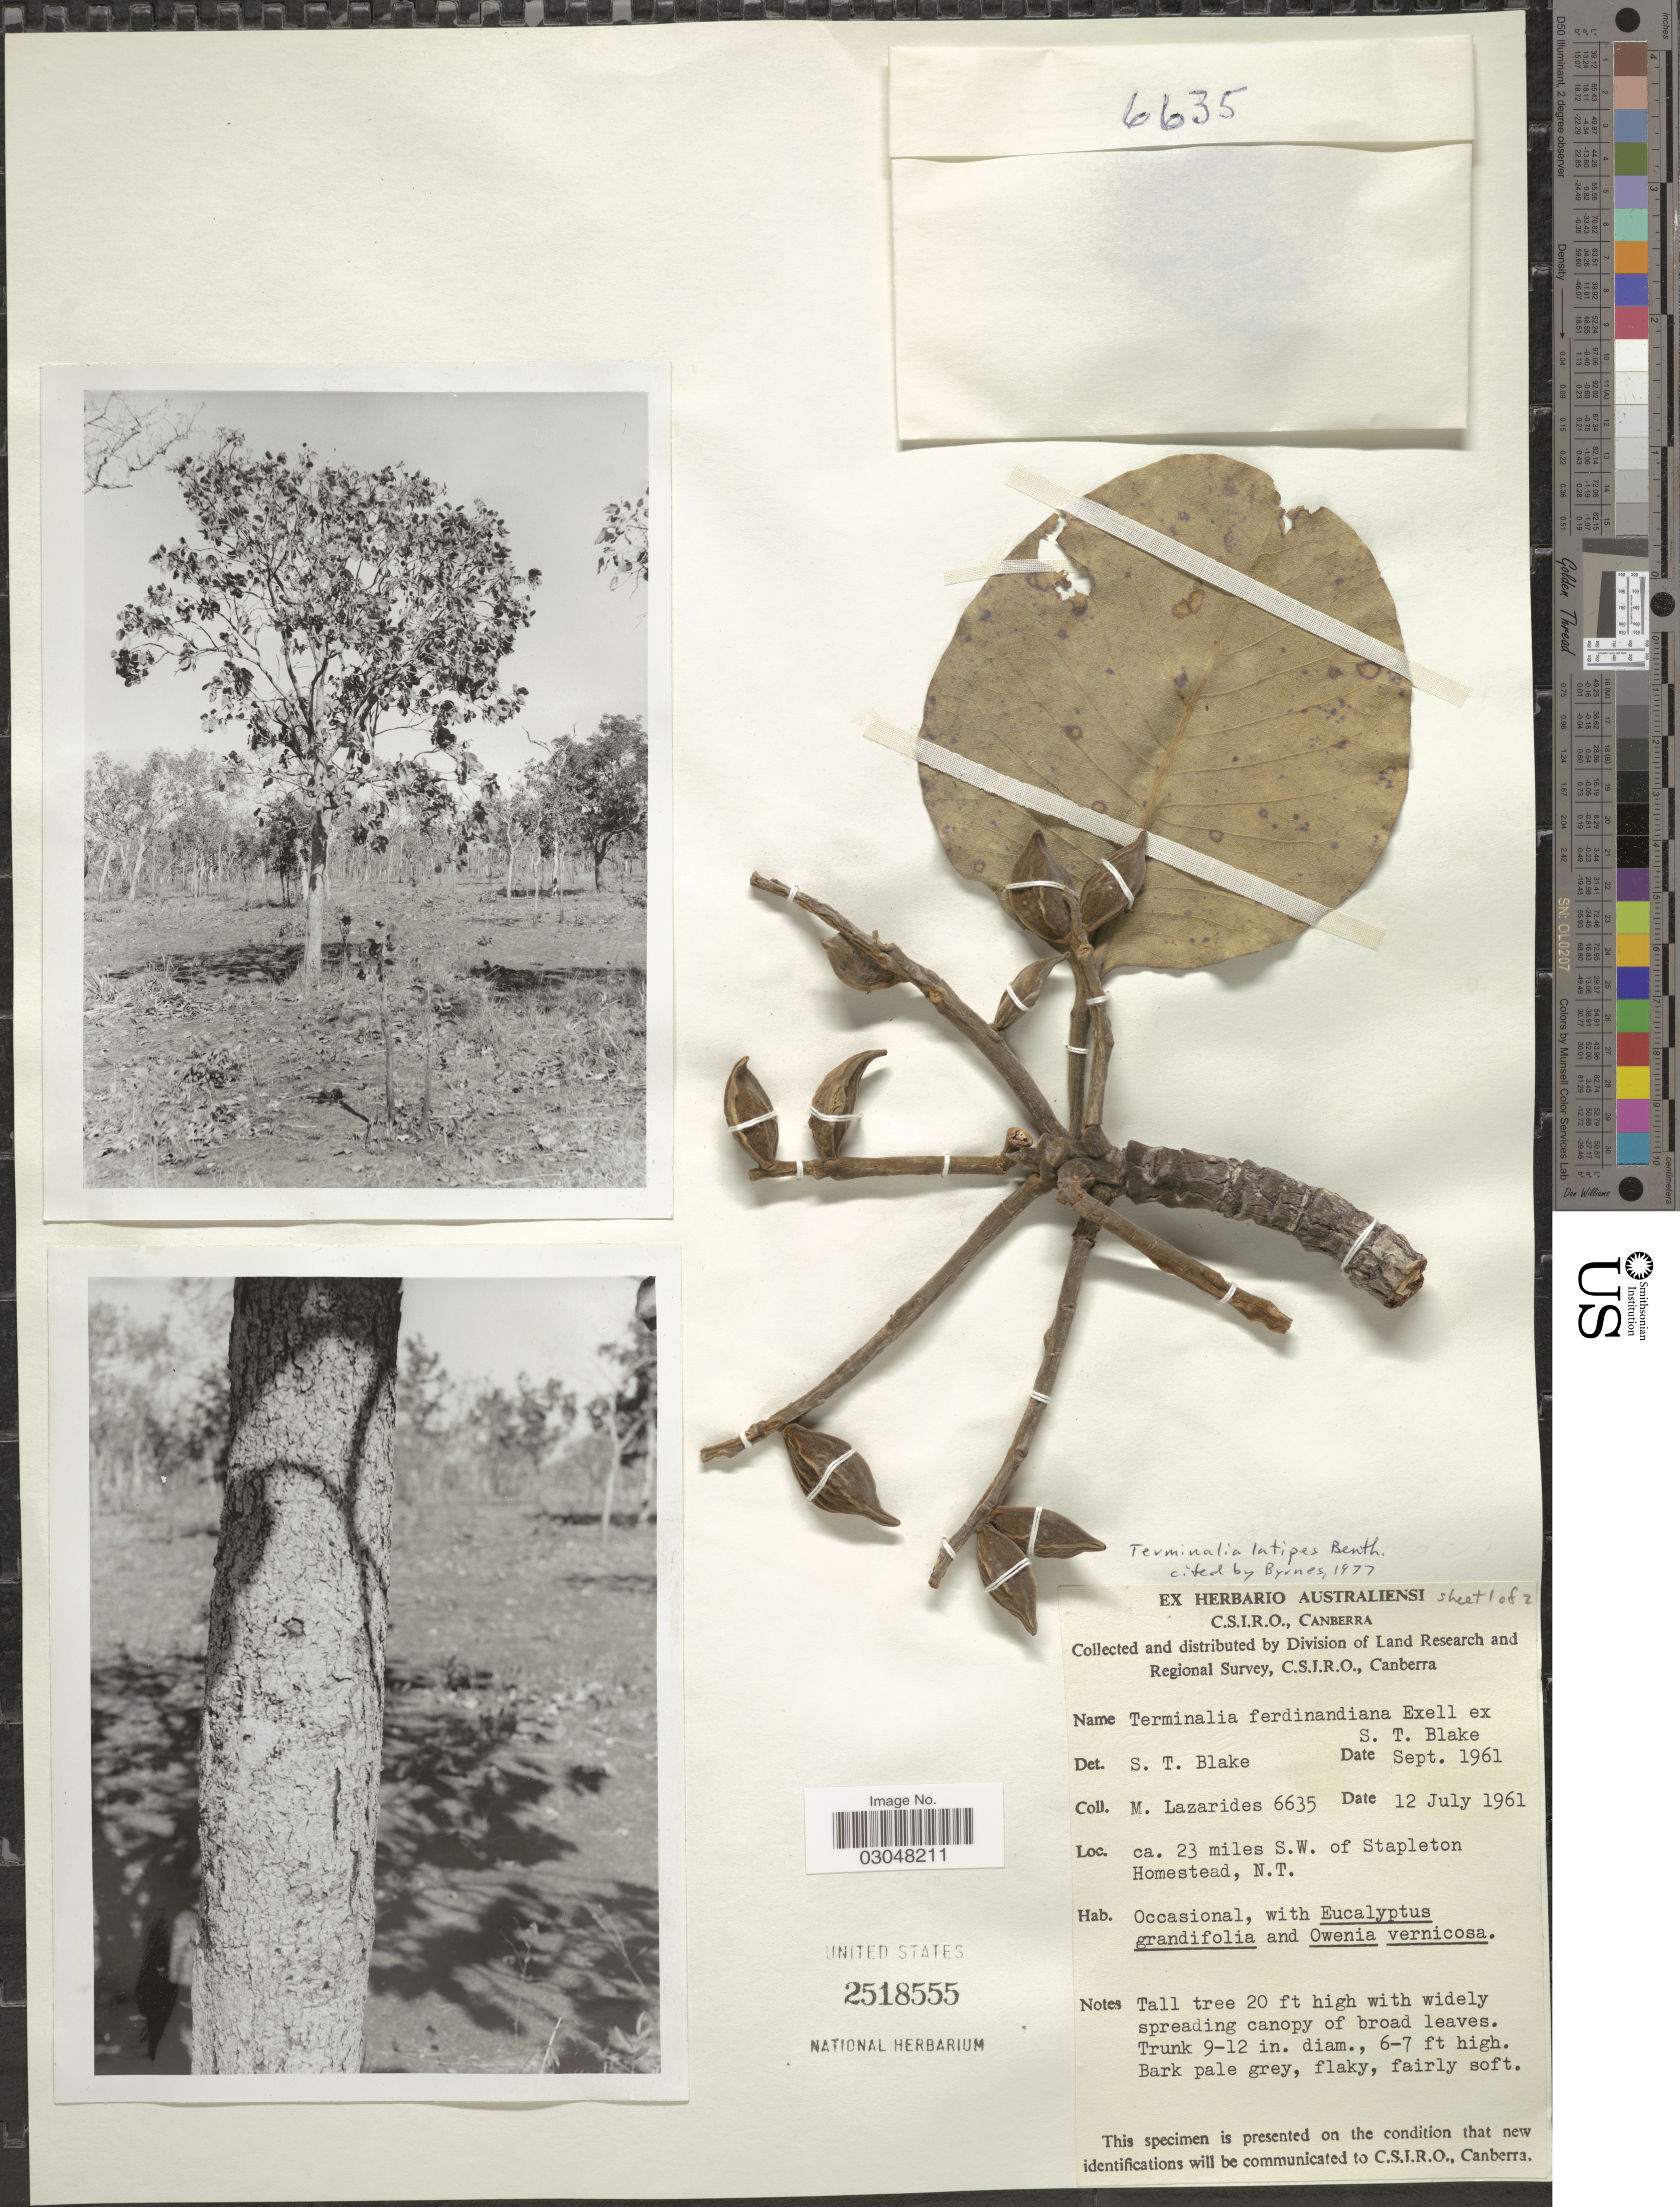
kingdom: Plantae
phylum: Tracheophyta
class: Magnoliopsida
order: Myrtales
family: Combretaceae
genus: Terminalia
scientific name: Terminalia latipes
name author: Benth.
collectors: M. Lazarides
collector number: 6635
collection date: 1961-07-12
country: Australia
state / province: Northern Territory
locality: Ca. 23 miles S.W. of Stapleton Homestead, N.T.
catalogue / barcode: US 2518555